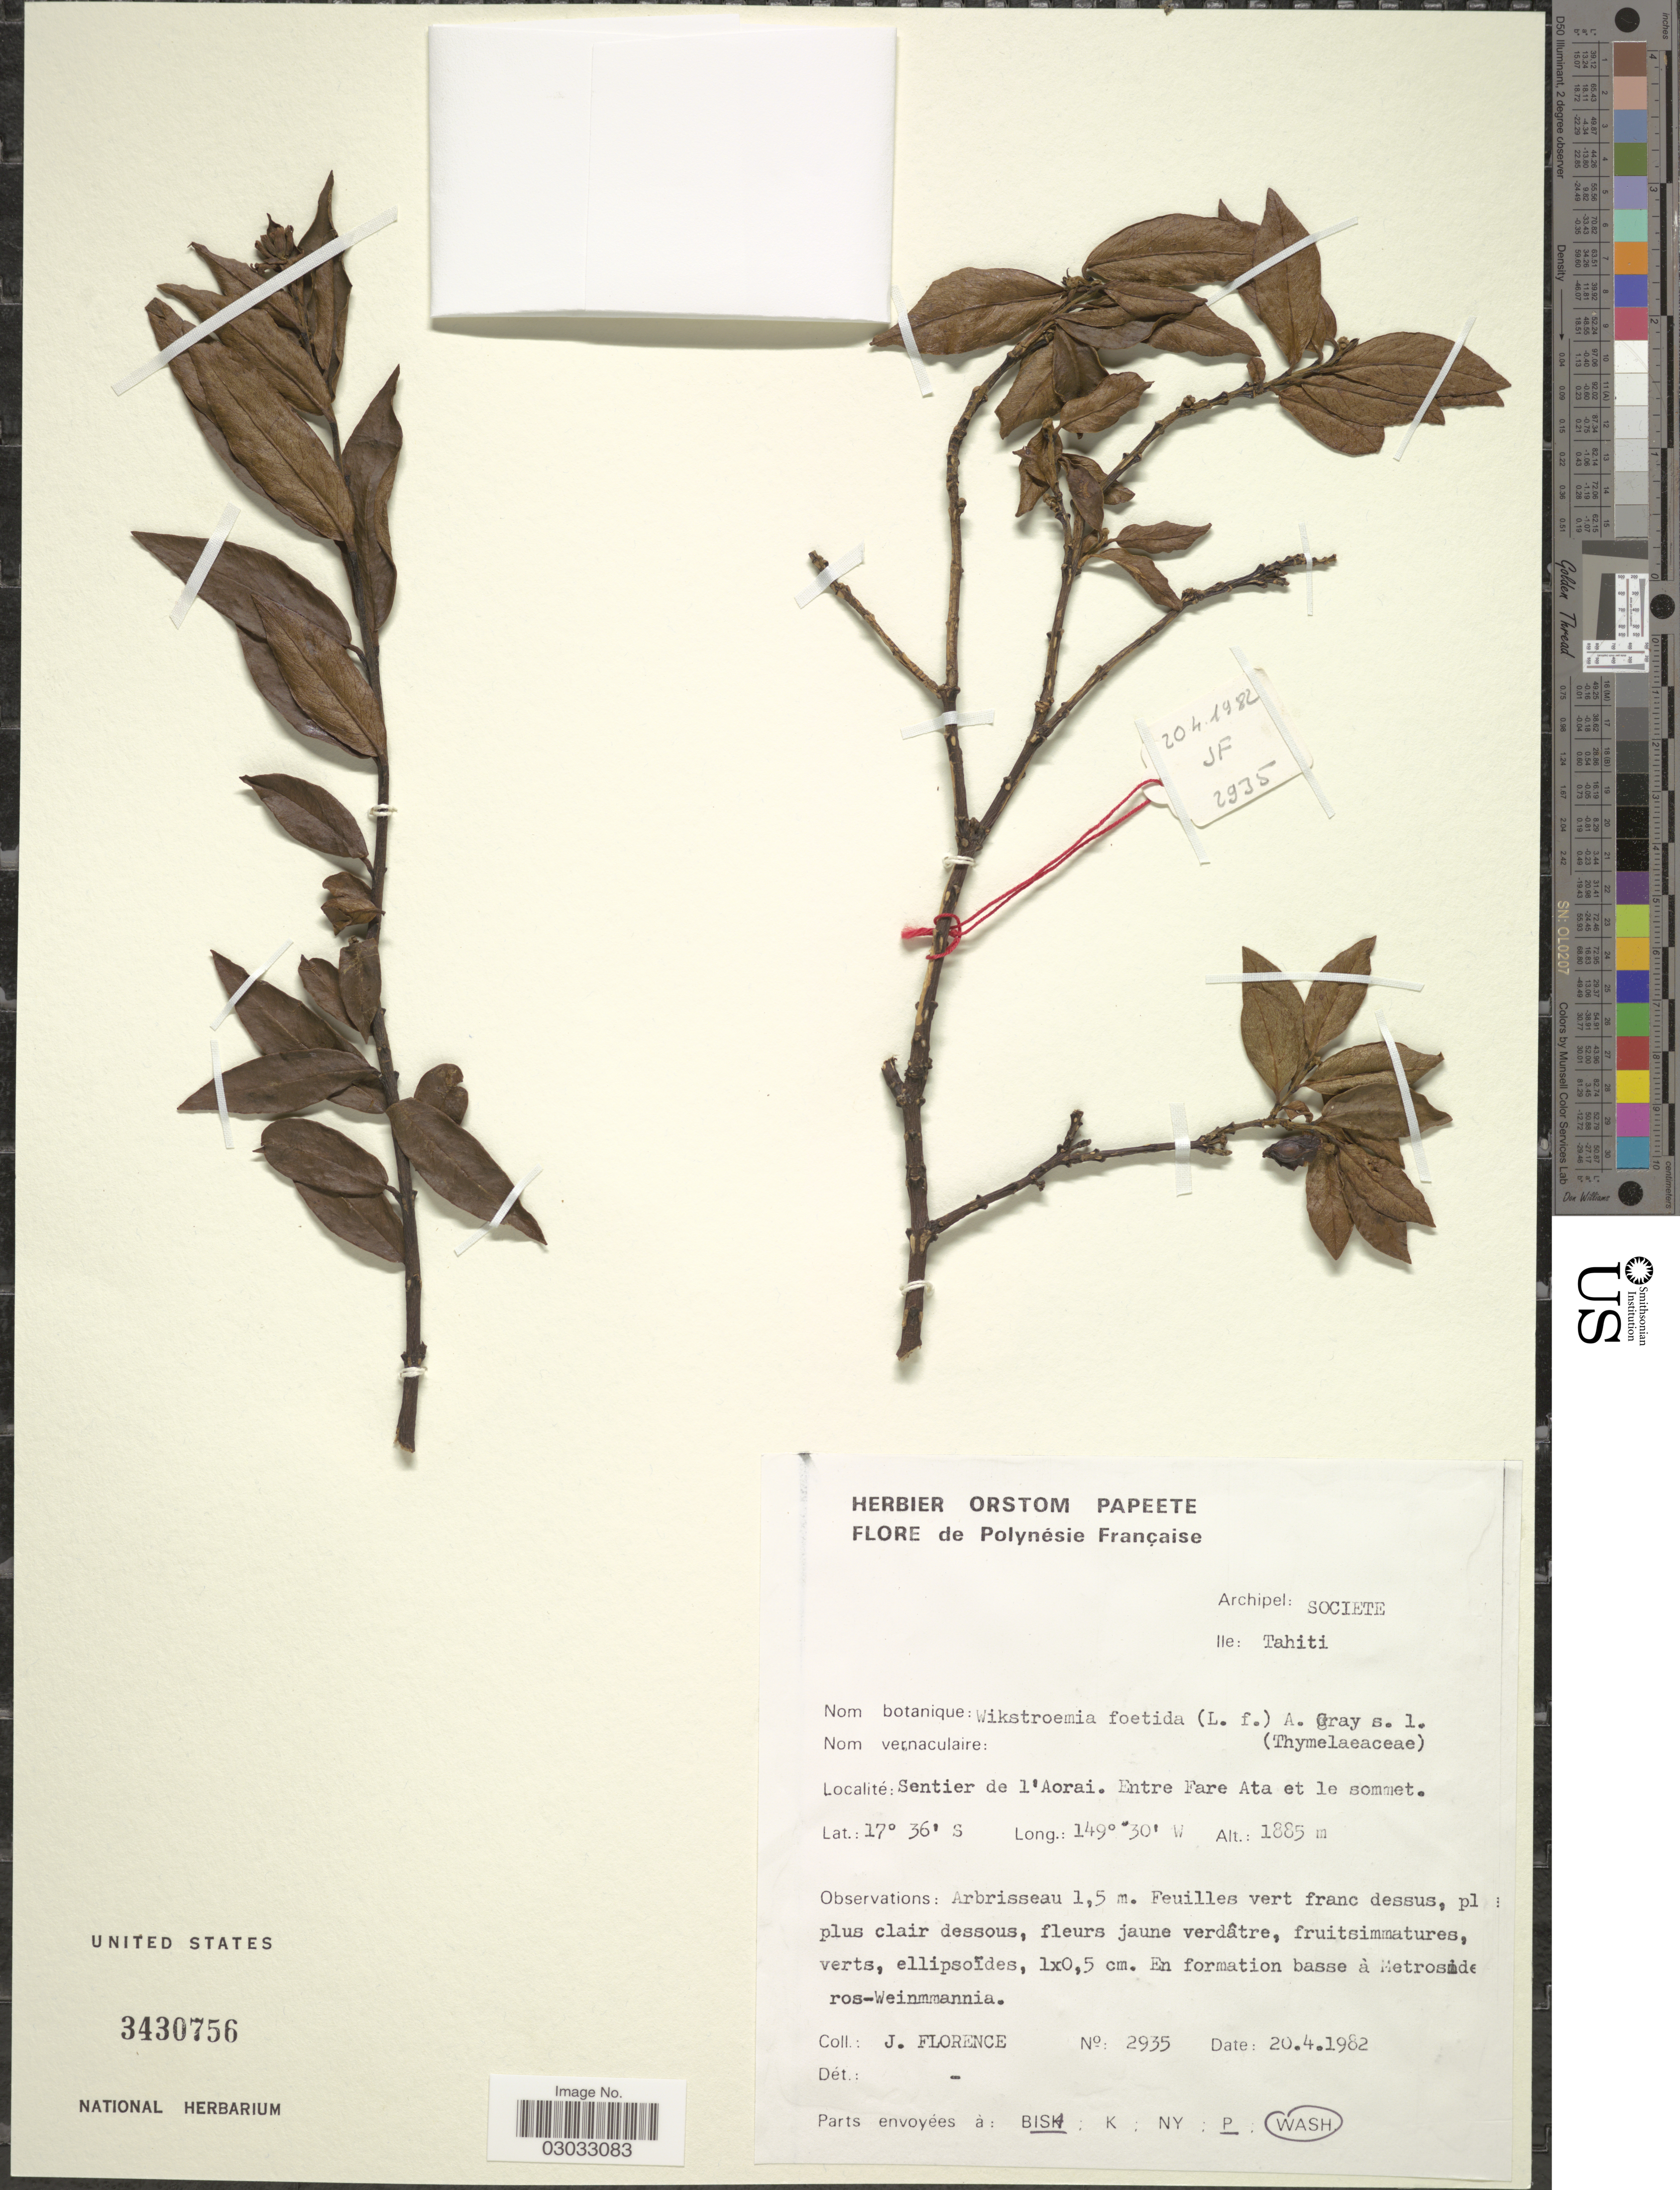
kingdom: Plantae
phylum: Tracheophyta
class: Magnoliopsida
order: Malvales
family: Thymelaeaceae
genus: Wikstroemia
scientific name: Wikstroemia coriacea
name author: Seem.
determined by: Florence, J.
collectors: J. Florence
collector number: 2935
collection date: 1982-04-20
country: French Polynesia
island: Tahiti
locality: Archipel: Societe, Ile: Tahiti, Sentier de l'Aorai. Entre Fare Ata et le sommet.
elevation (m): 1885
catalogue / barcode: US 3430756